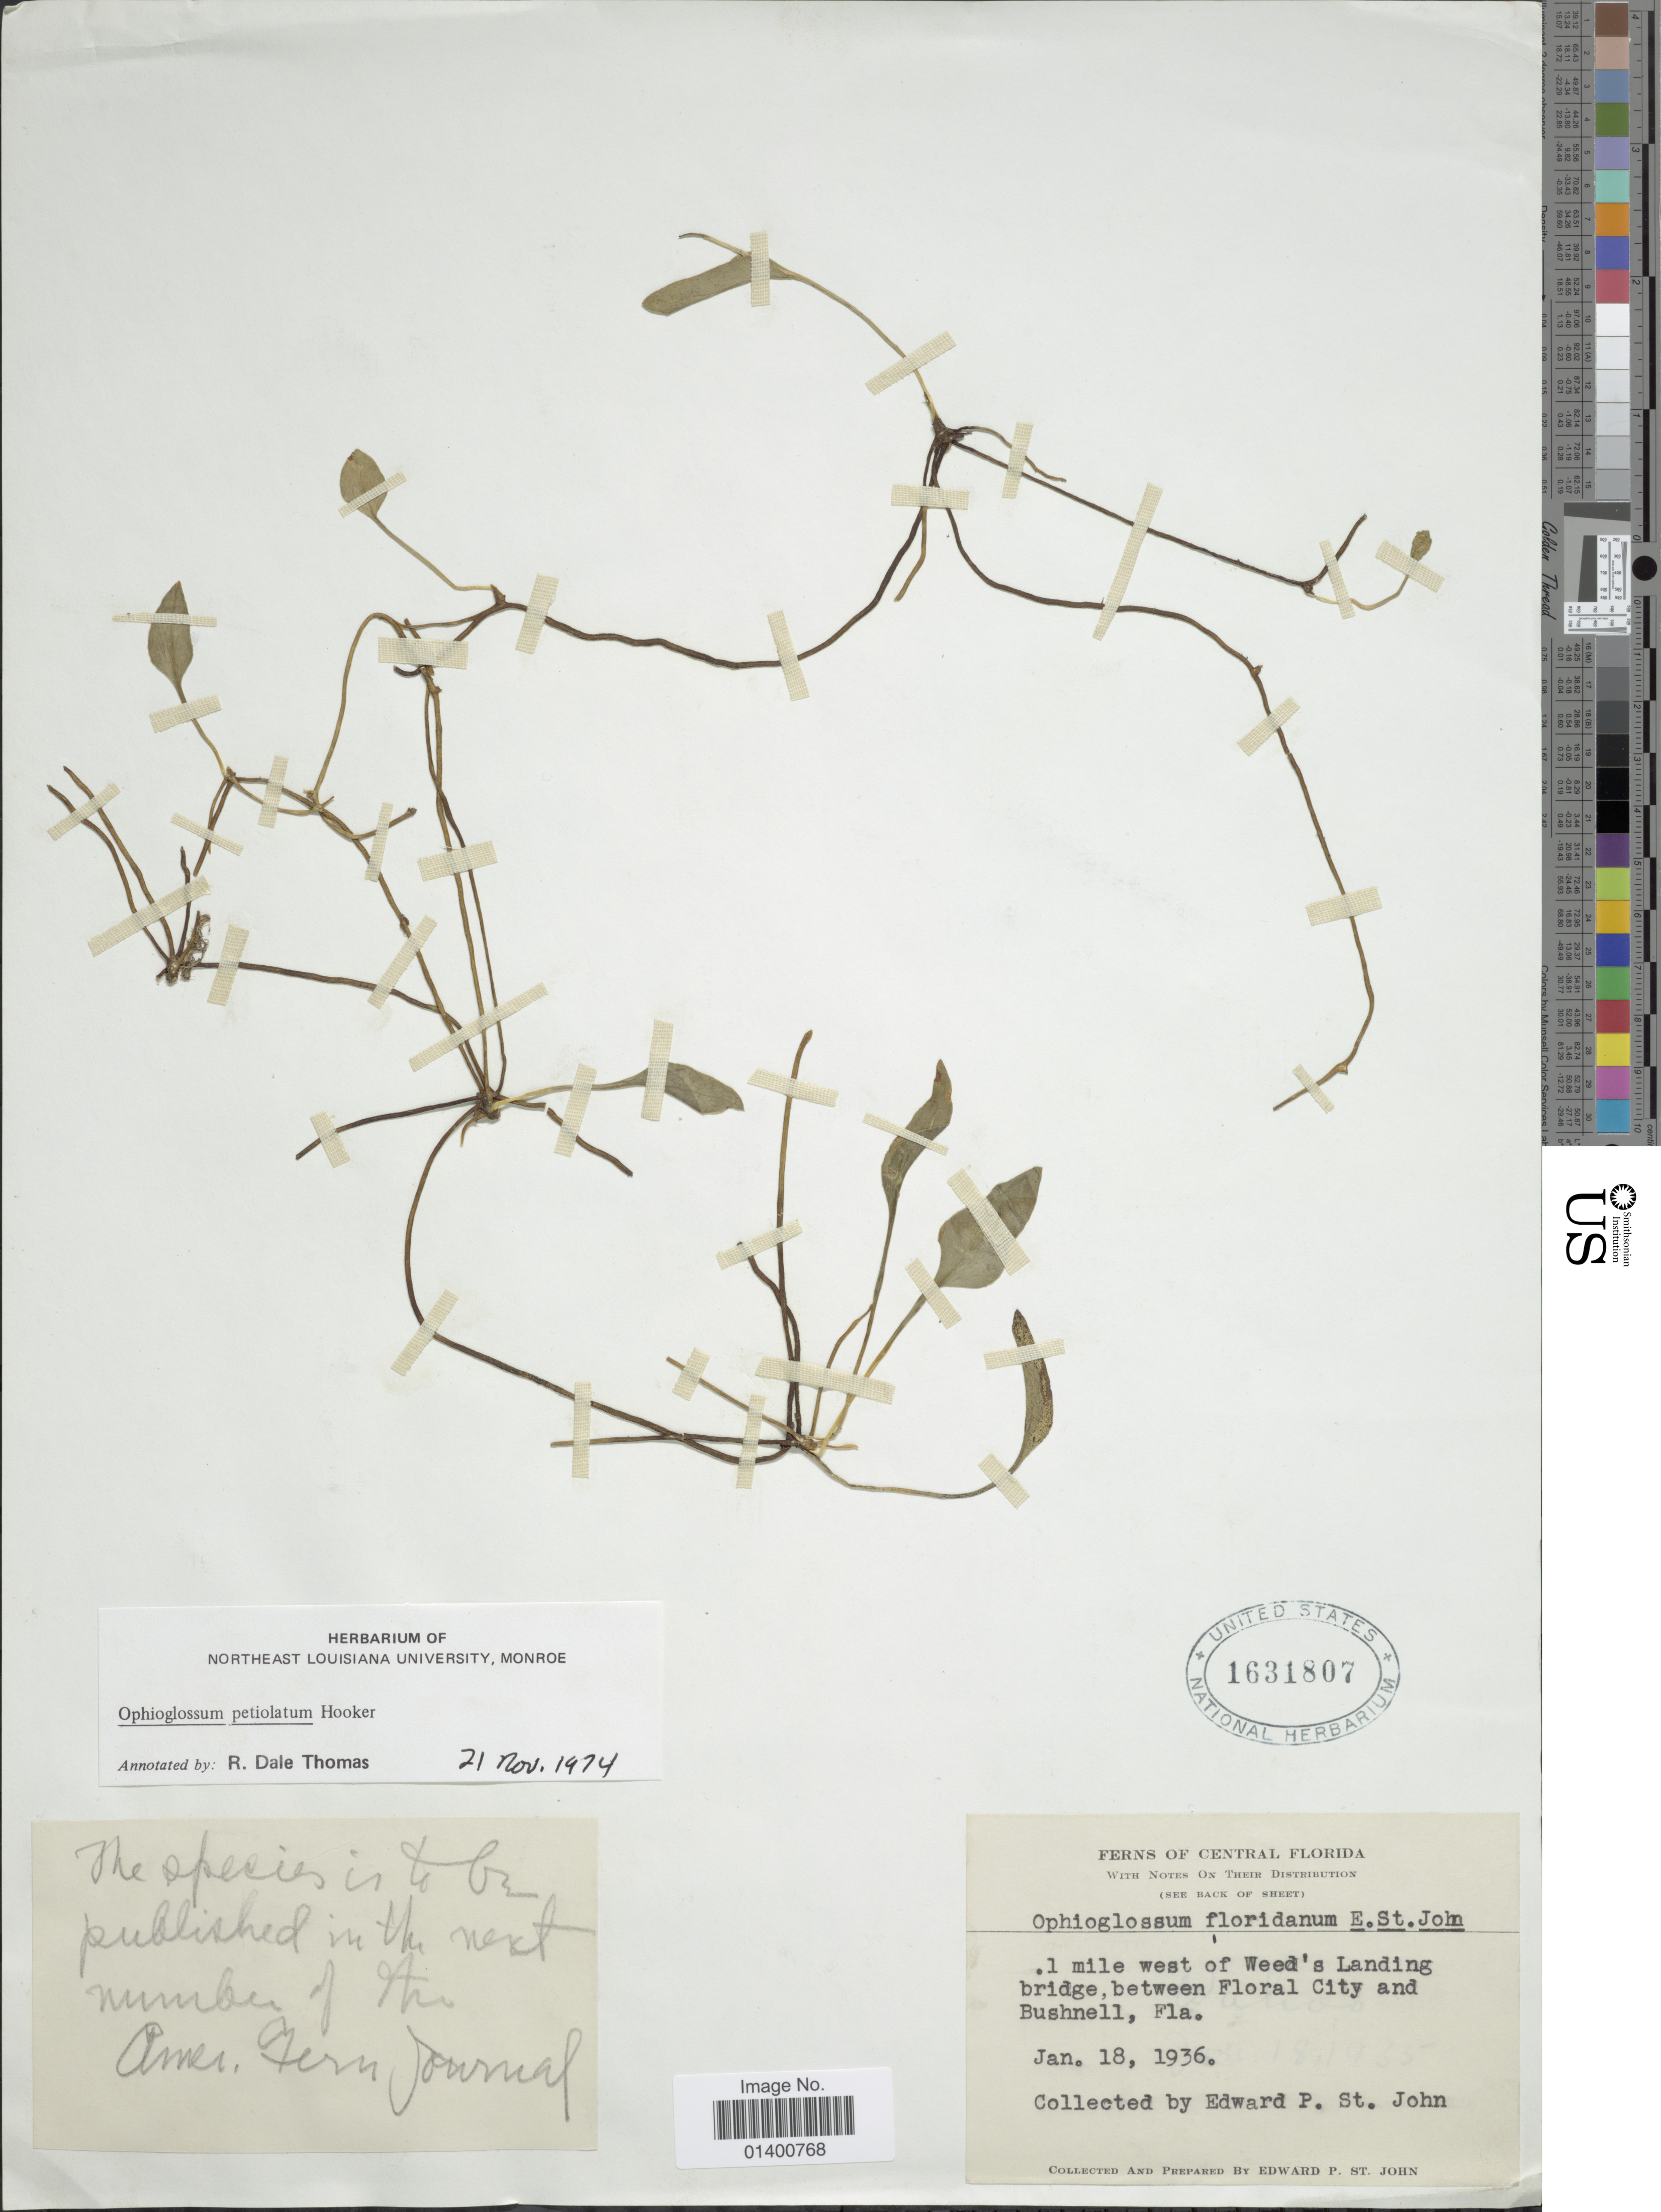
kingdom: Plantae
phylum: Tracheophyta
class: Polypodiopsida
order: Ophioglossales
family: Ophioglossaceae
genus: Ophioglossum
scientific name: Ophioglossum petiolatum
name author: Hook.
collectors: E. P. St. John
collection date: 1936-01-18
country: United States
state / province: Florida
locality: Central Florida, 1 mile west of Weed's Landing bridge, between Floral City and Bushnell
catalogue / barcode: US 1631807